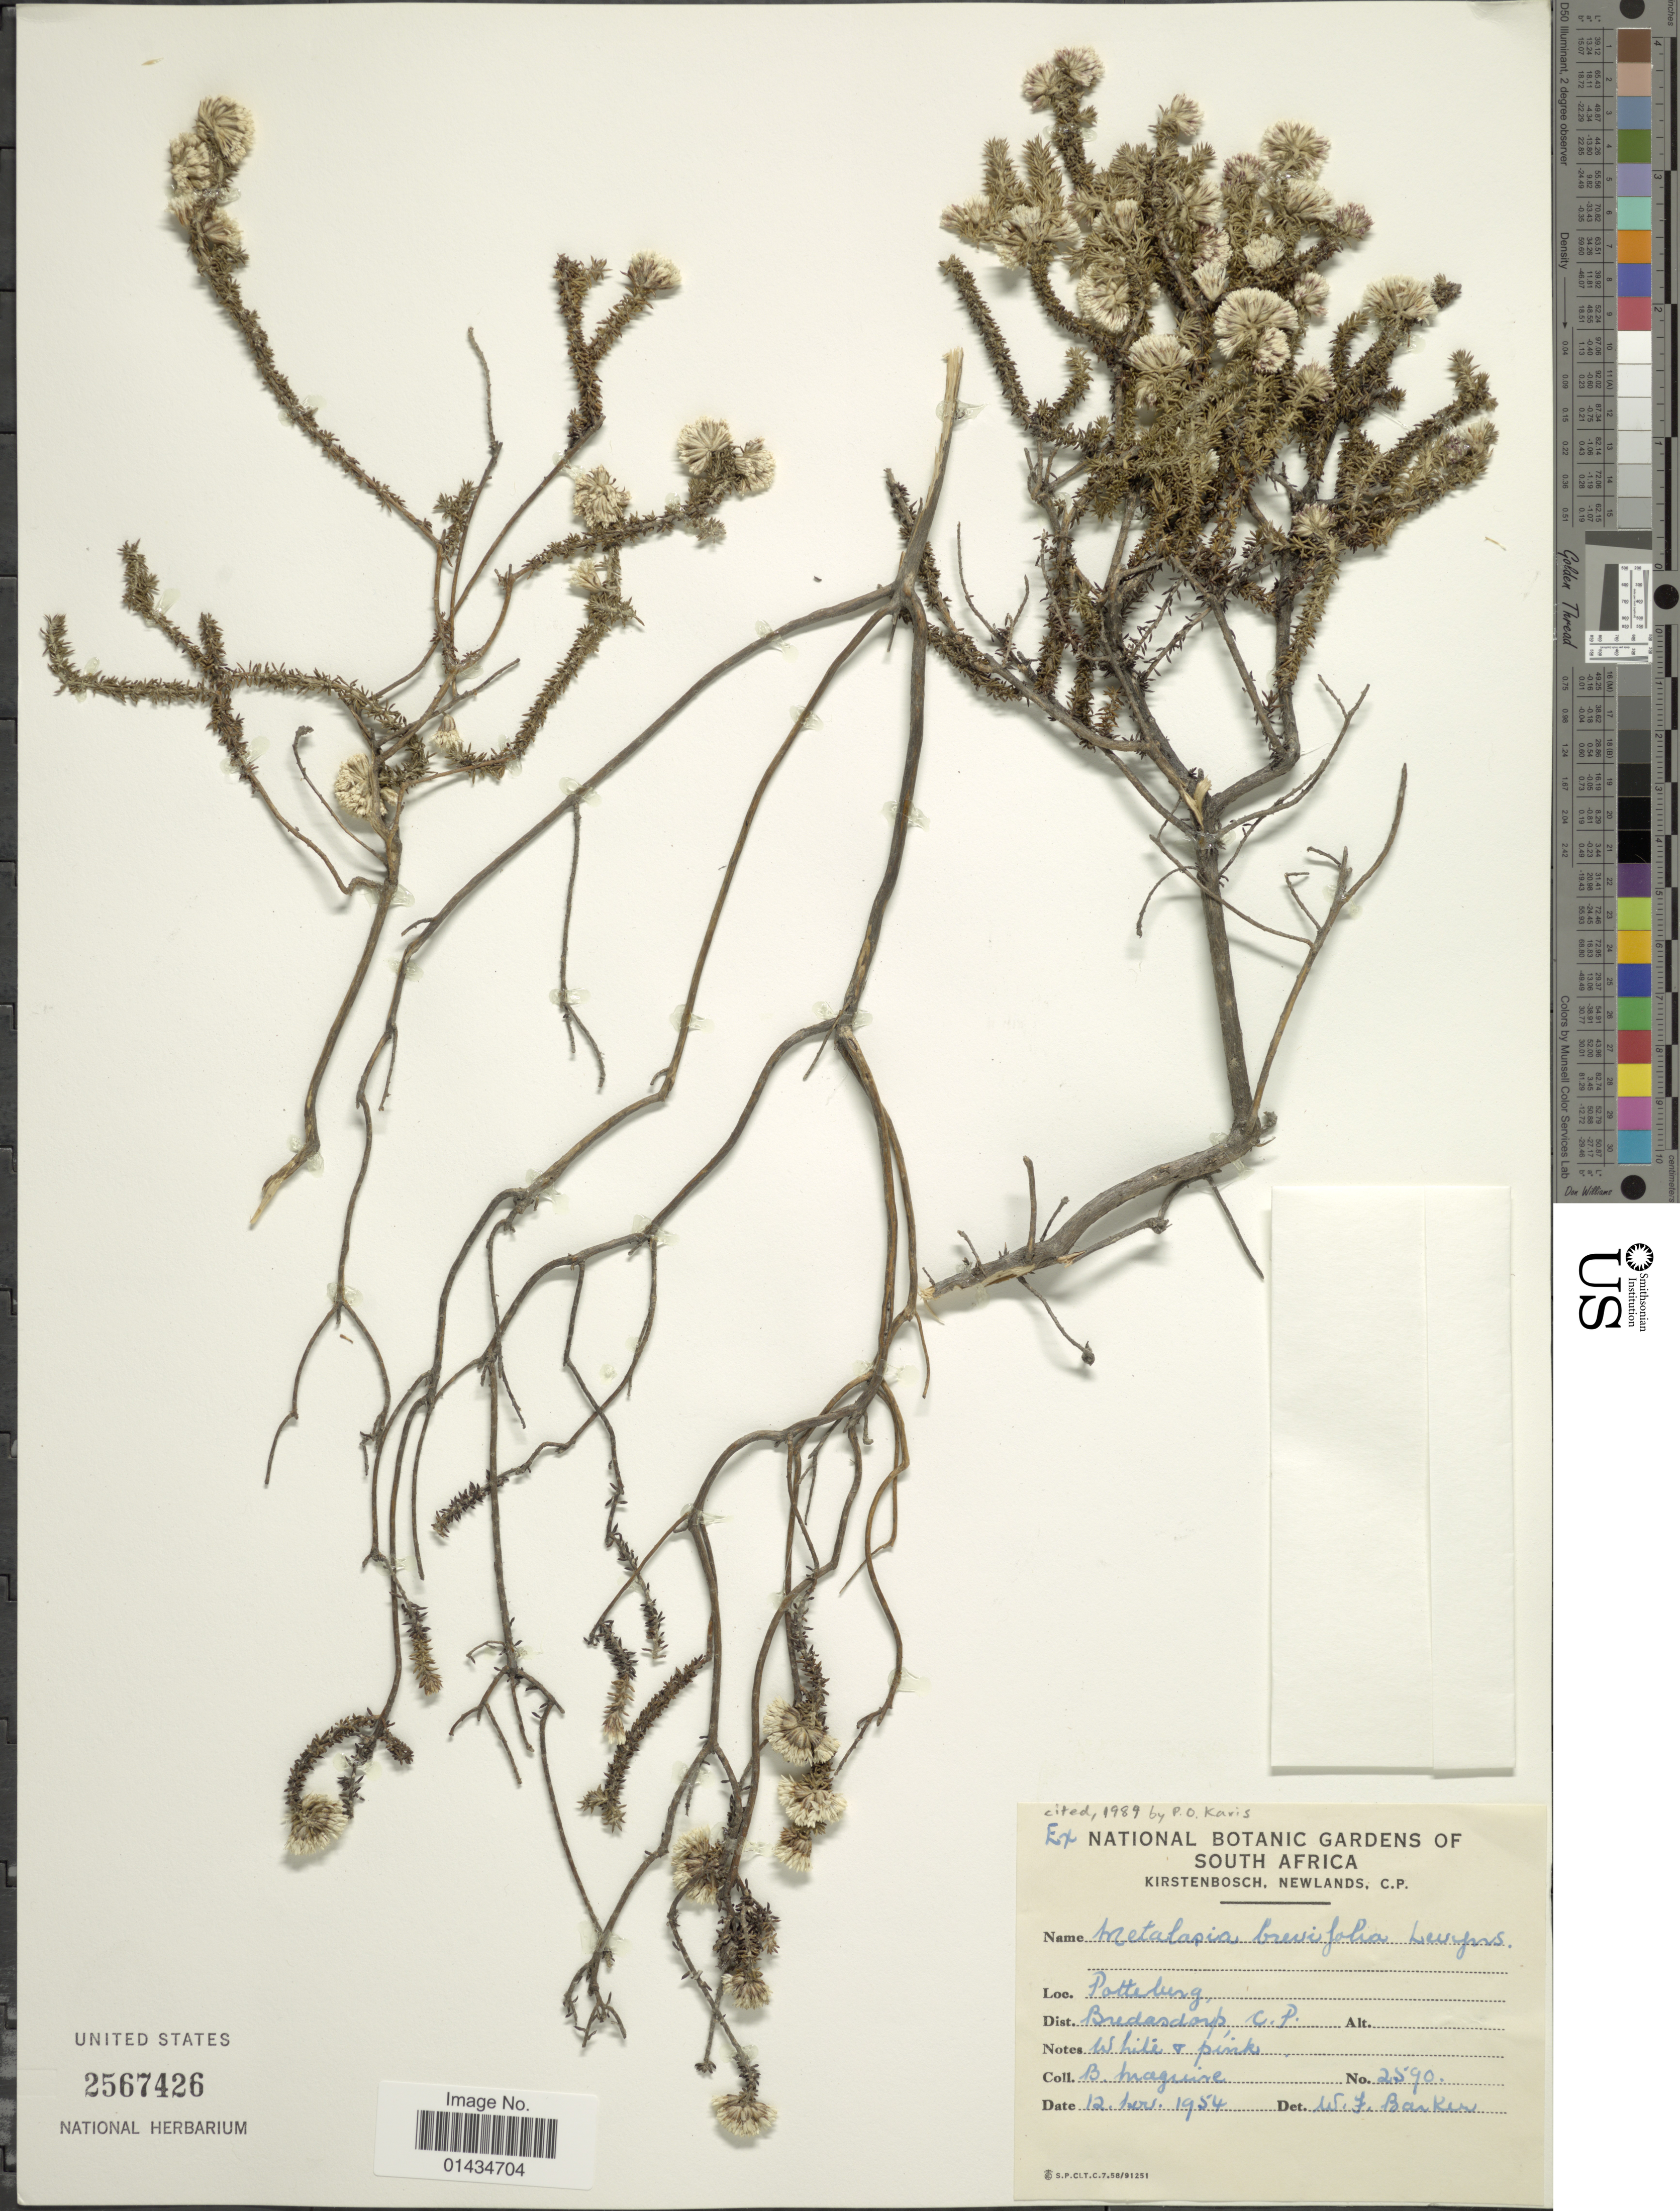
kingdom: Plantae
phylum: Tracheophyta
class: Magnoliopsida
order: Asterales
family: Asteraceae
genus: Metalasia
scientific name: Metalasia brevifolia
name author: (Lam.) Levyns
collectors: B. Maguire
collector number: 2590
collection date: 1954-11-12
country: South Africa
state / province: Western Cape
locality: Potteberg, Dist. Bredesdorp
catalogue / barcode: US 2567426